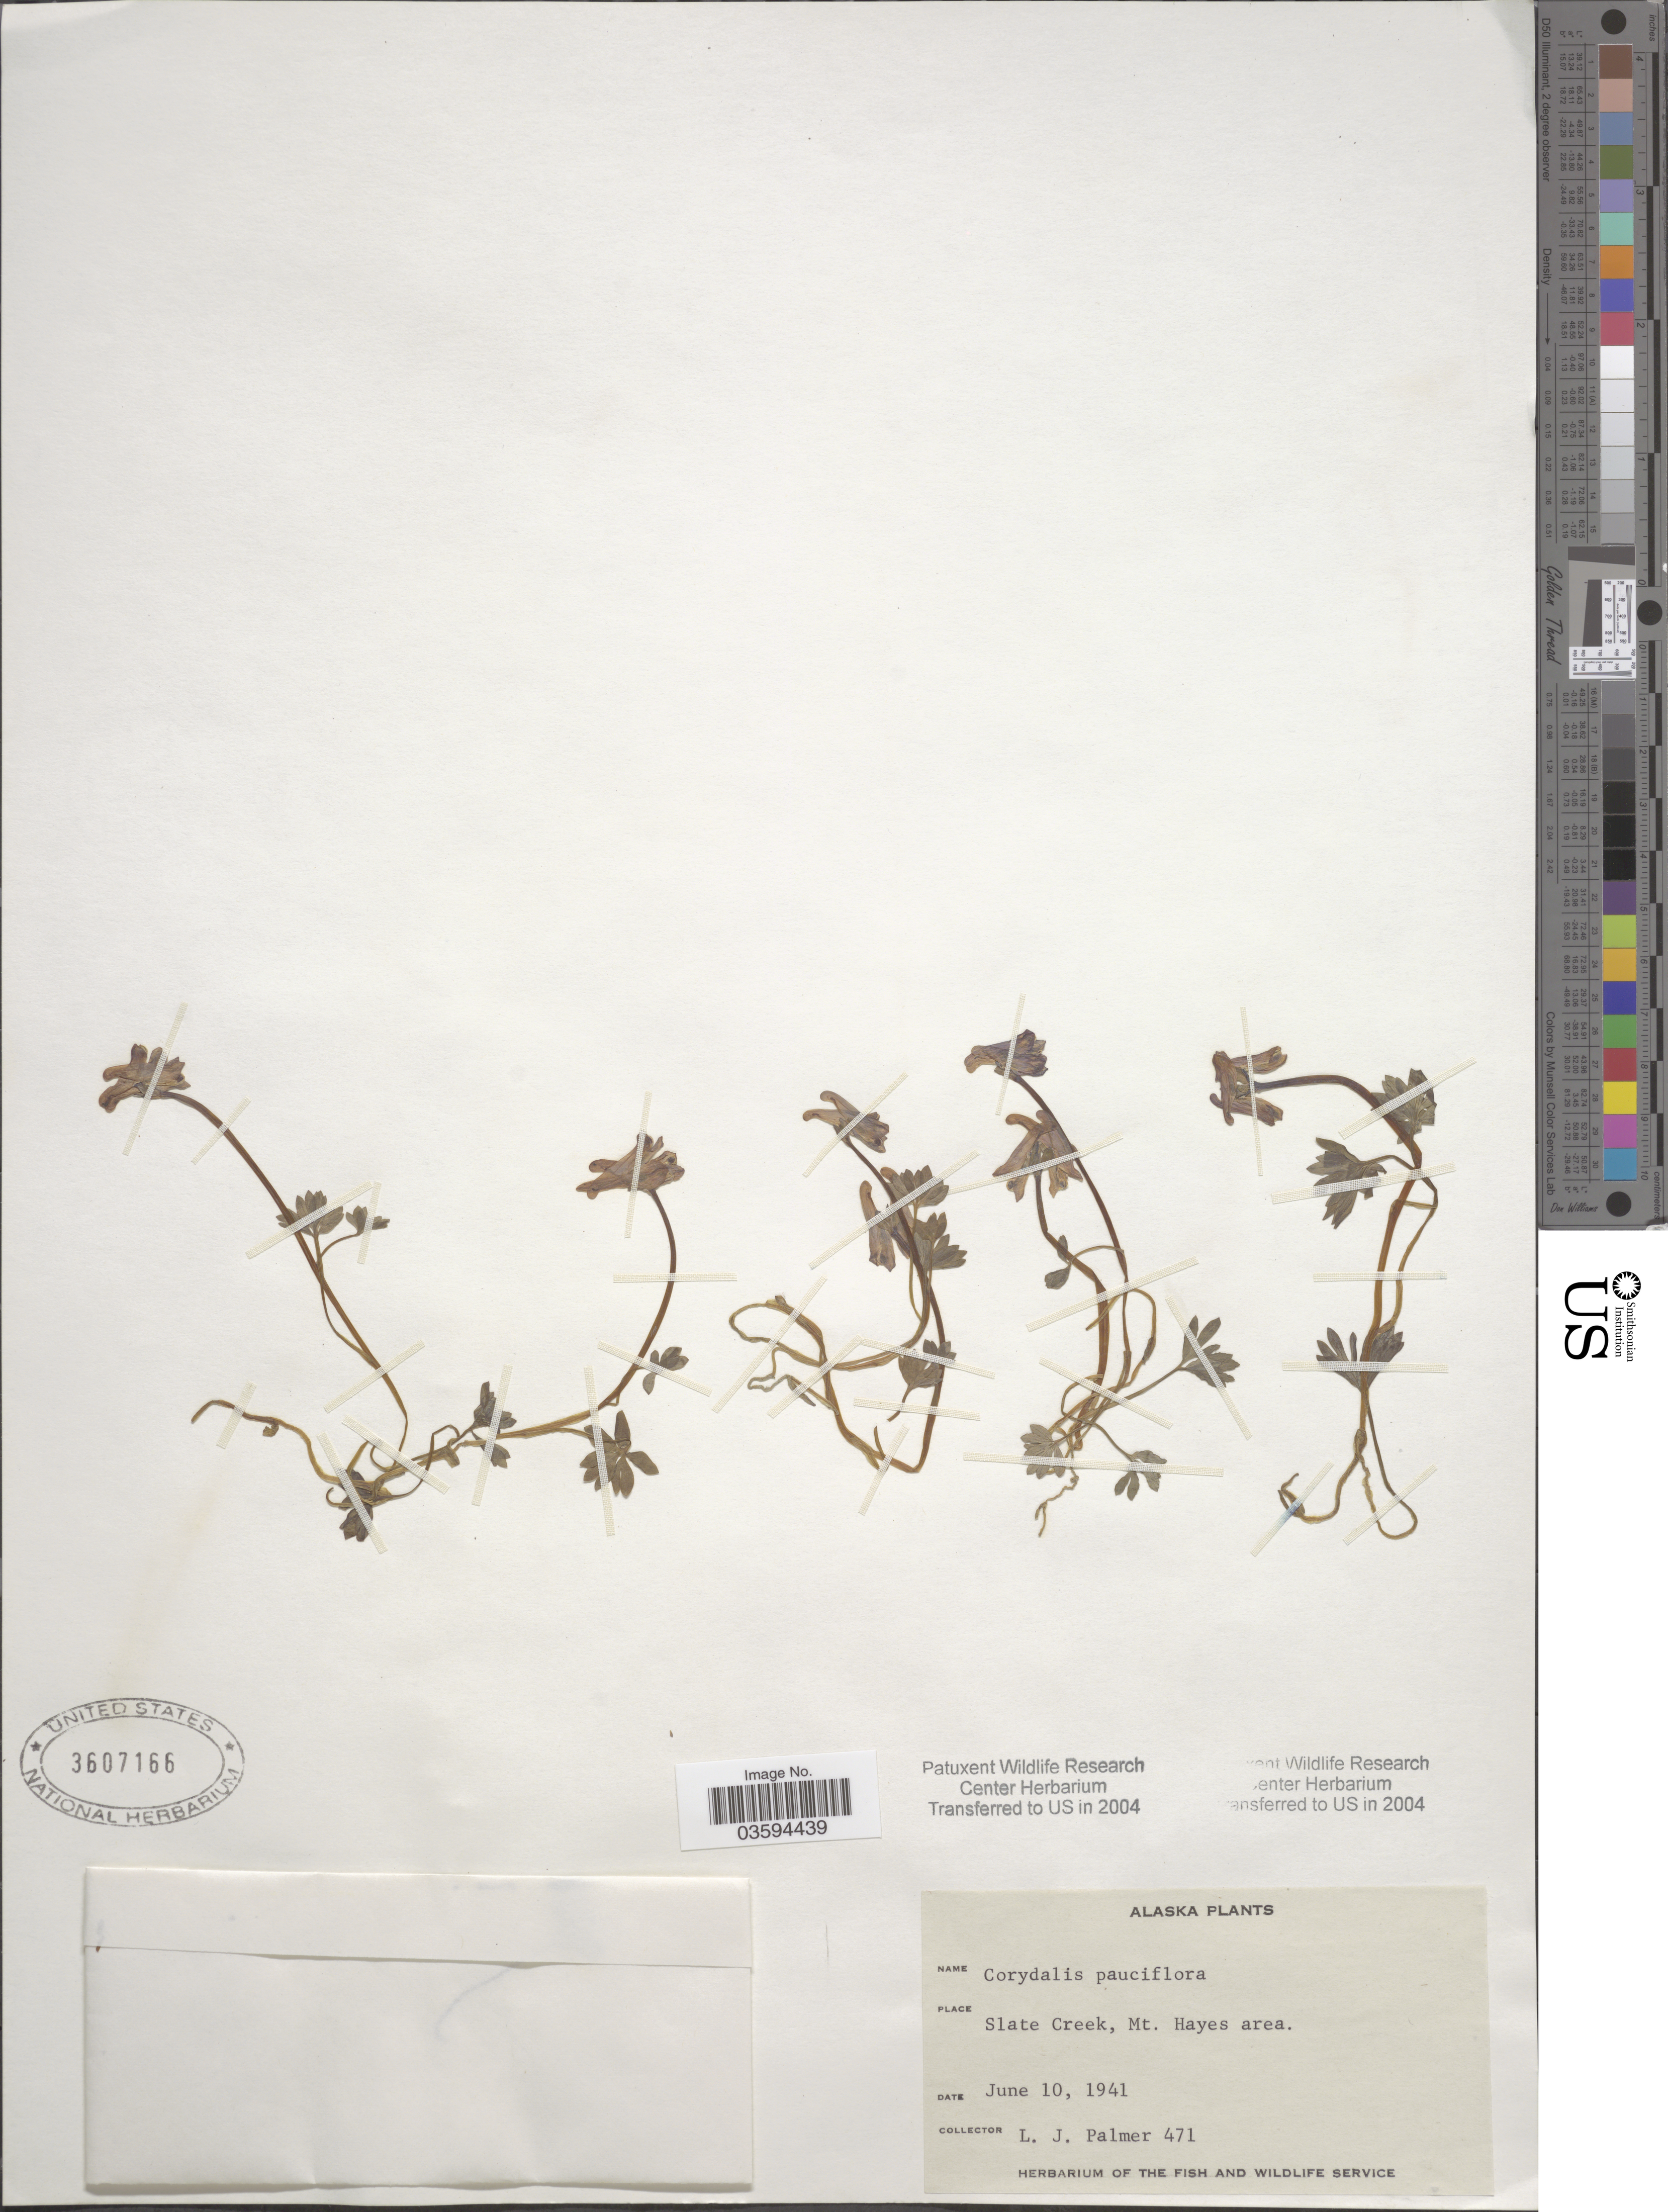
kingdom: Plantae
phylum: Tracheophyta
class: Magnoliopsida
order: Ranunculales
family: Papaveraceae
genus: Corydalis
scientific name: Corydalis pauciflora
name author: (Stephan) Pers.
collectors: L. J. Palmer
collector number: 471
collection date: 1941-06-10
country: United States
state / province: Alaska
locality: Slate Creek, Mt. Hayes area.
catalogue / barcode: US 3607166